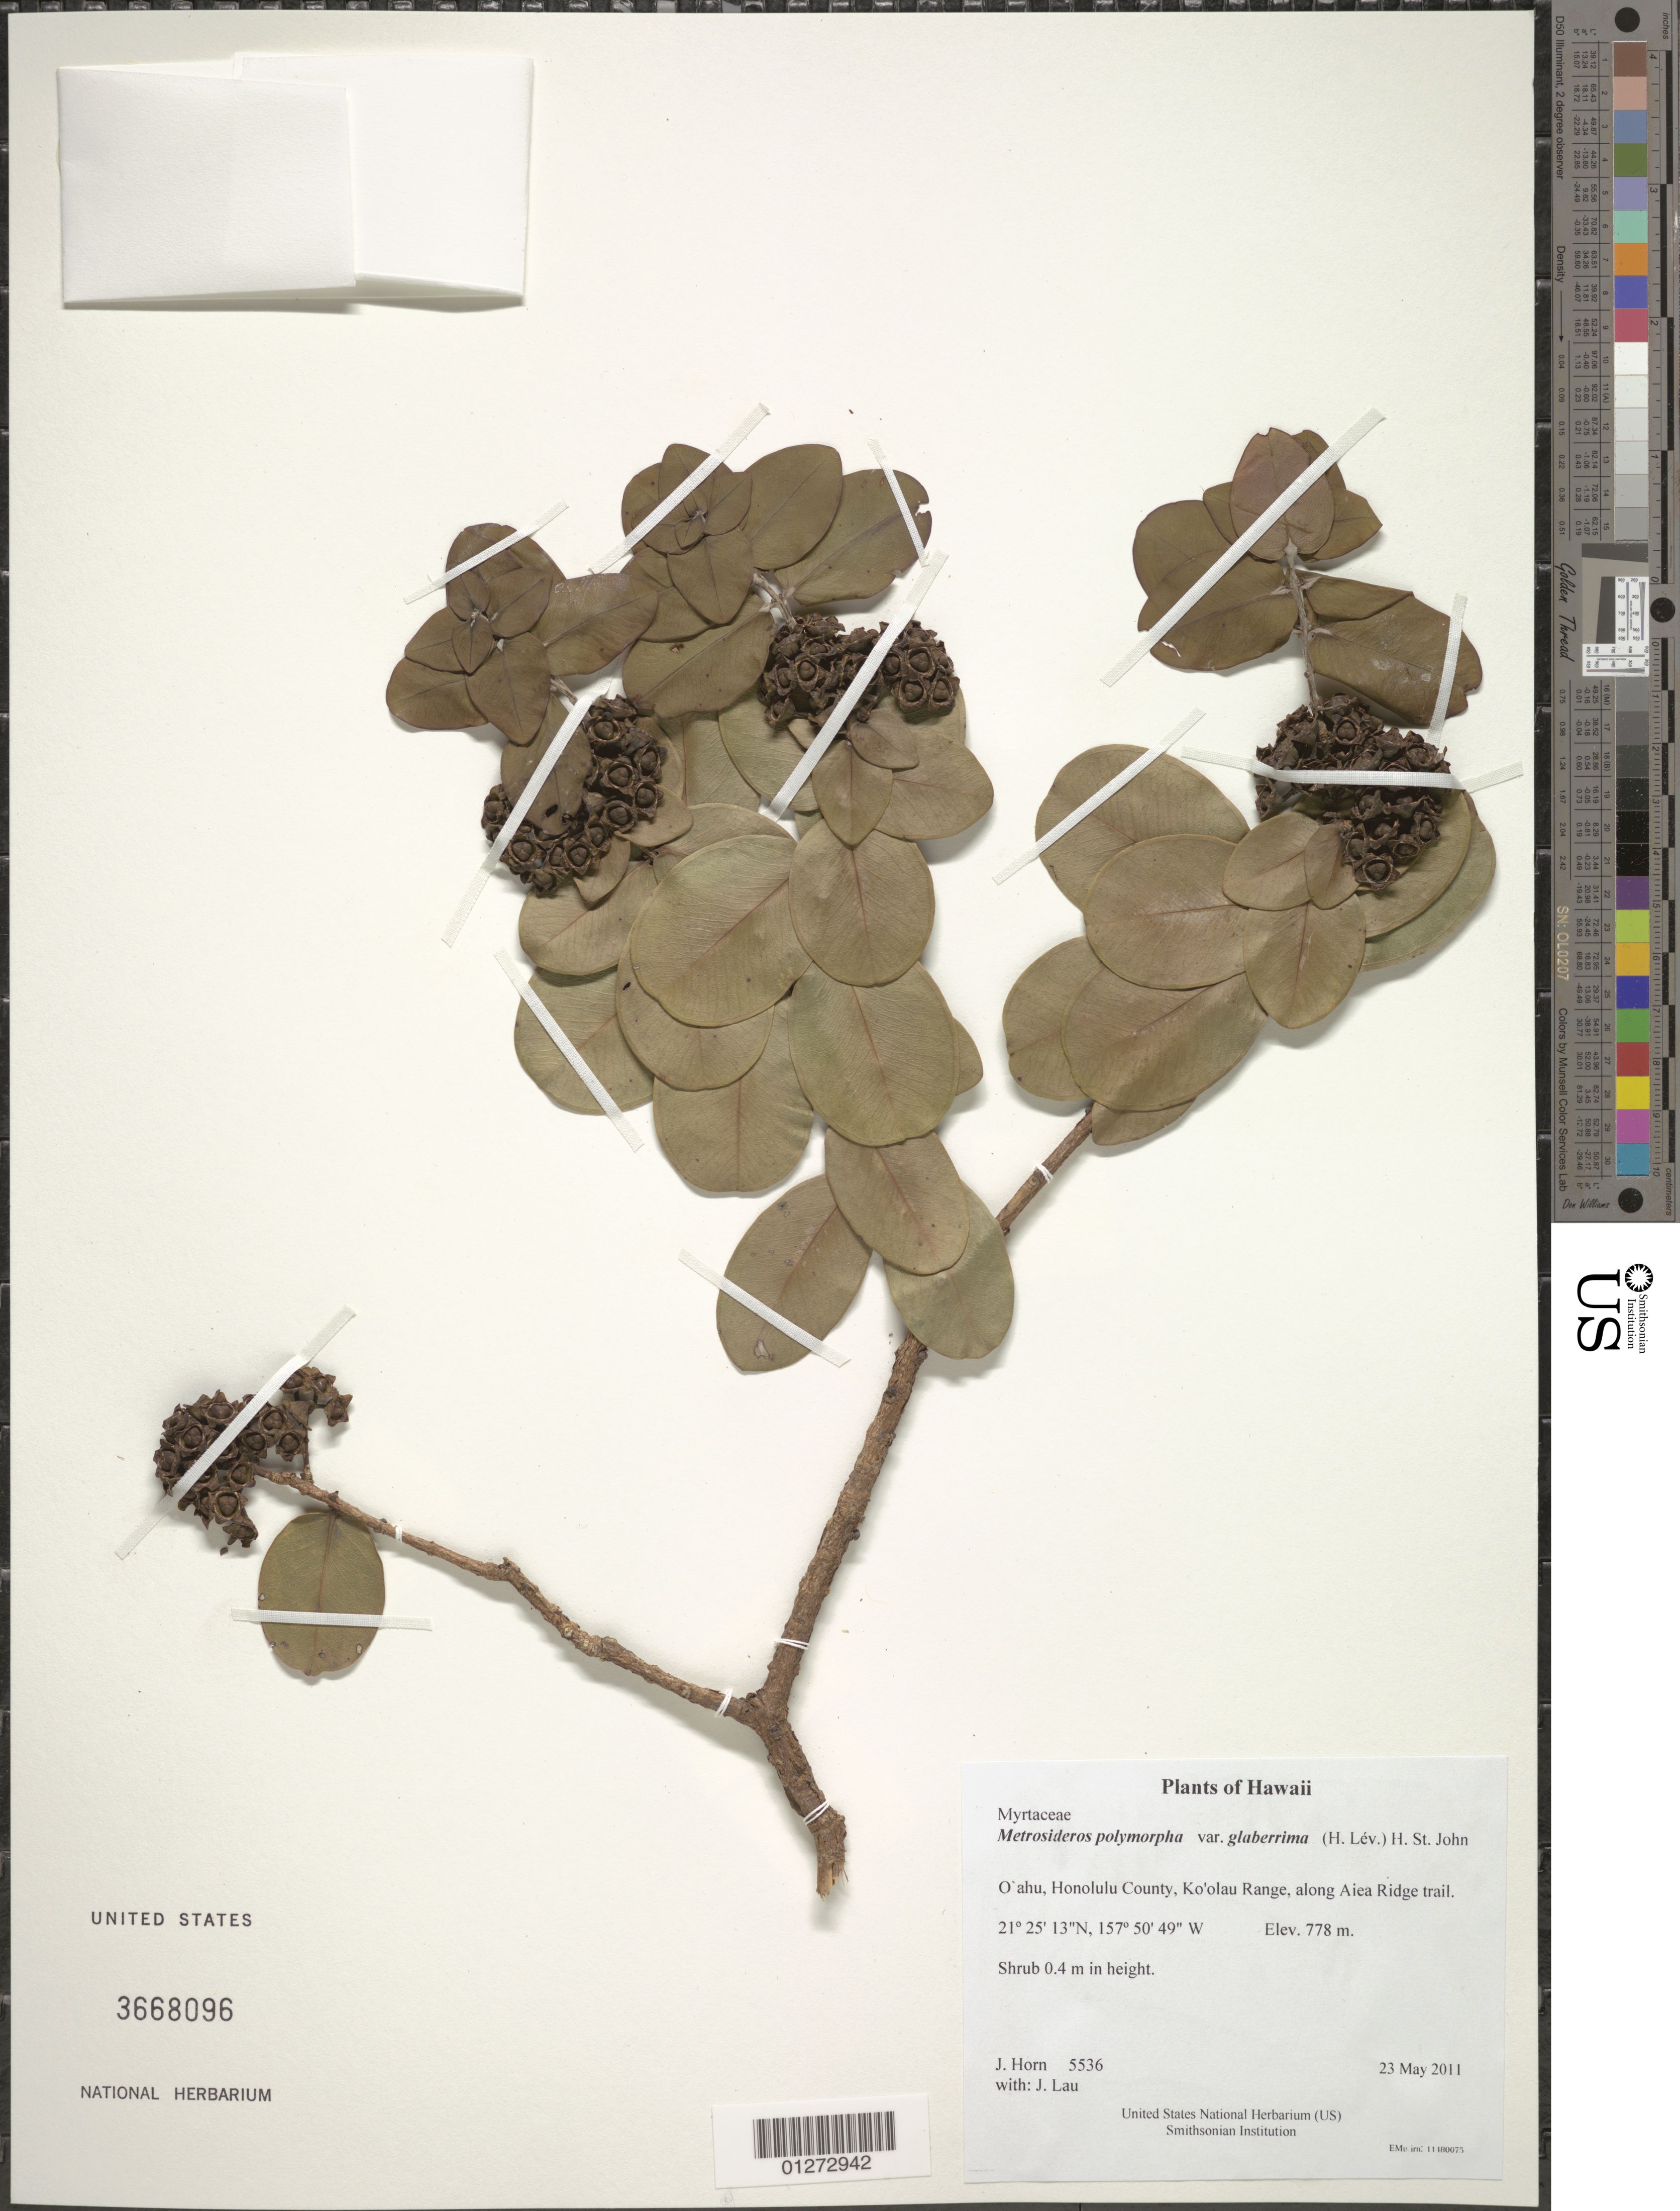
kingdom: Plantae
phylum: Tracheophyta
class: Magnoliopsida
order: Myrtales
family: Myrtaceae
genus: Metrosideros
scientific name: Metrosideros polymorpha var. glaberrima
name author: (H. Lév.) H. St. John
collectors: J. Horn & J. Lau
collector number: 5536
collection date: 2011-05-23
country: United States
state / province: Hawaii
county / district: Honolulu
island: Oahu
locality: Ko'olau Range, along Aiea Ridge trail.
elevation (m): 778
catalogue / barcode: US 3668096